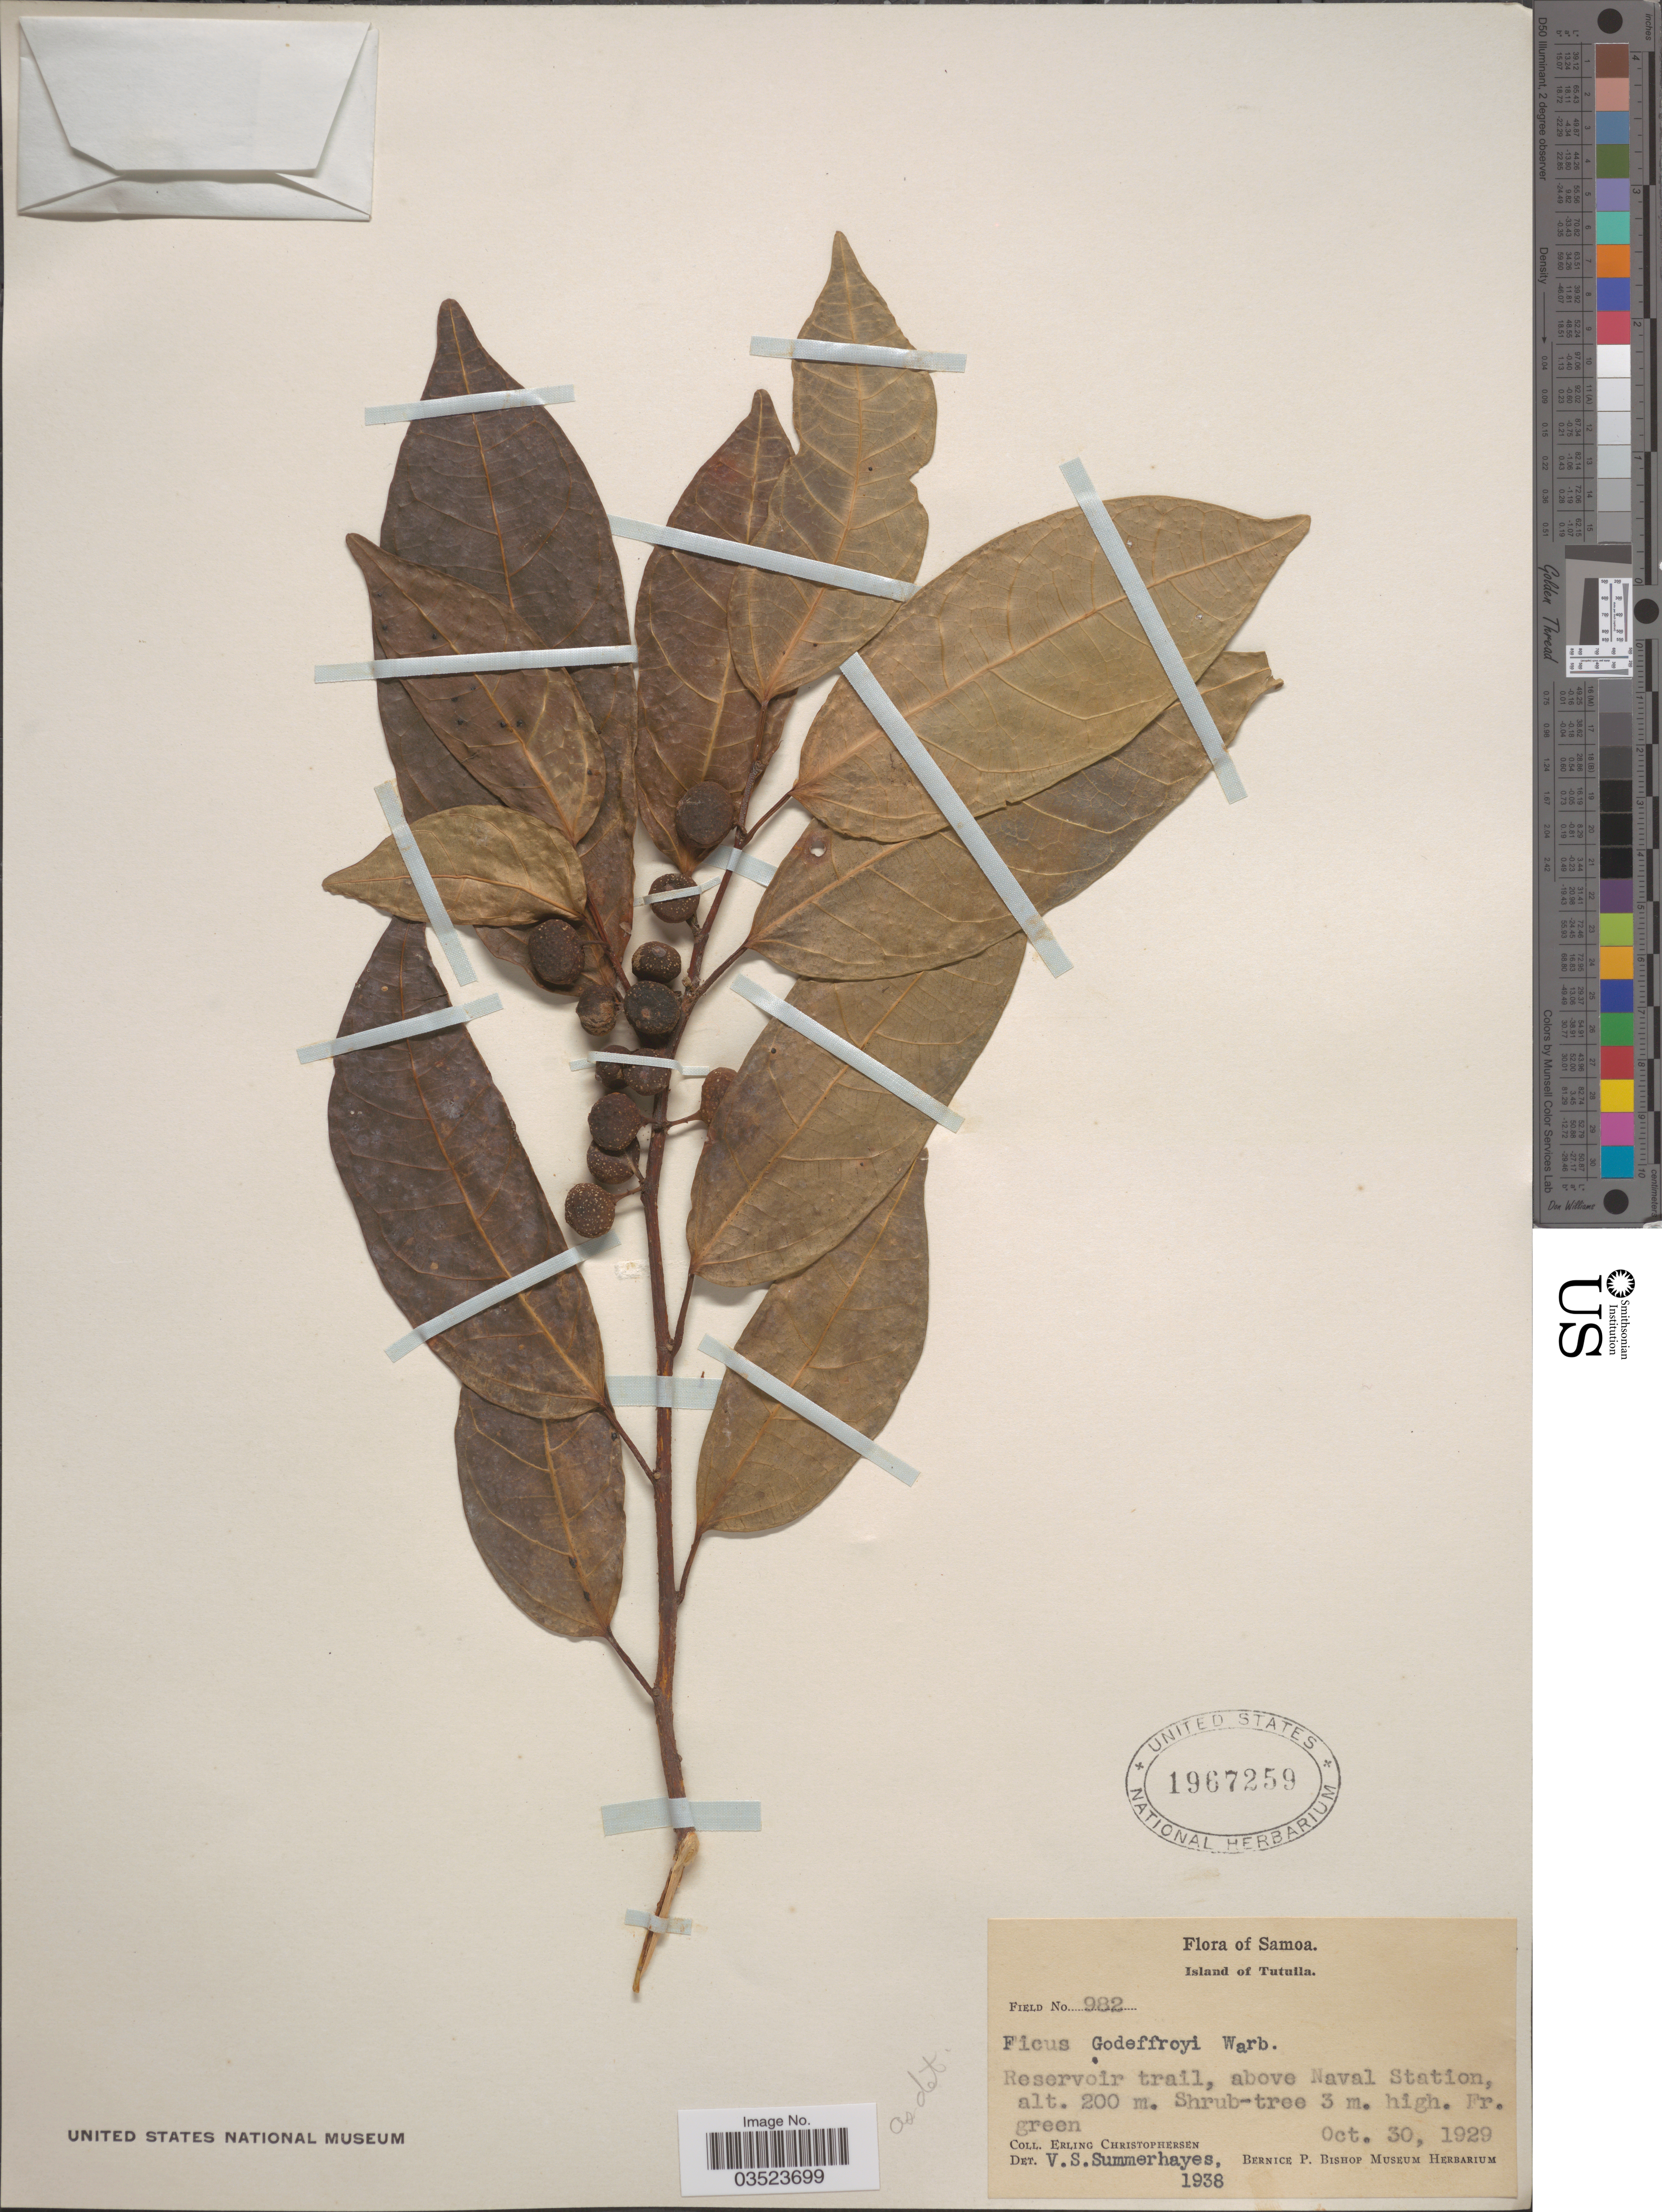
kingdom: Plantae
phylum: Tracheophyta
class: Magnoliopsida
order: Rosales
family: Moraceae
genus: Ficus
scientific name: Ficus godeffroyi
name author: Warb.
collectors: E. Christophersen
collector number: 982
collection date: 1929-10-30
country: American Samoa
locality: Samoa. Island of Tutuila. Reservoir trail, above Naval Station.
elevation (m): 200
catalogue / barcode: US 1967259